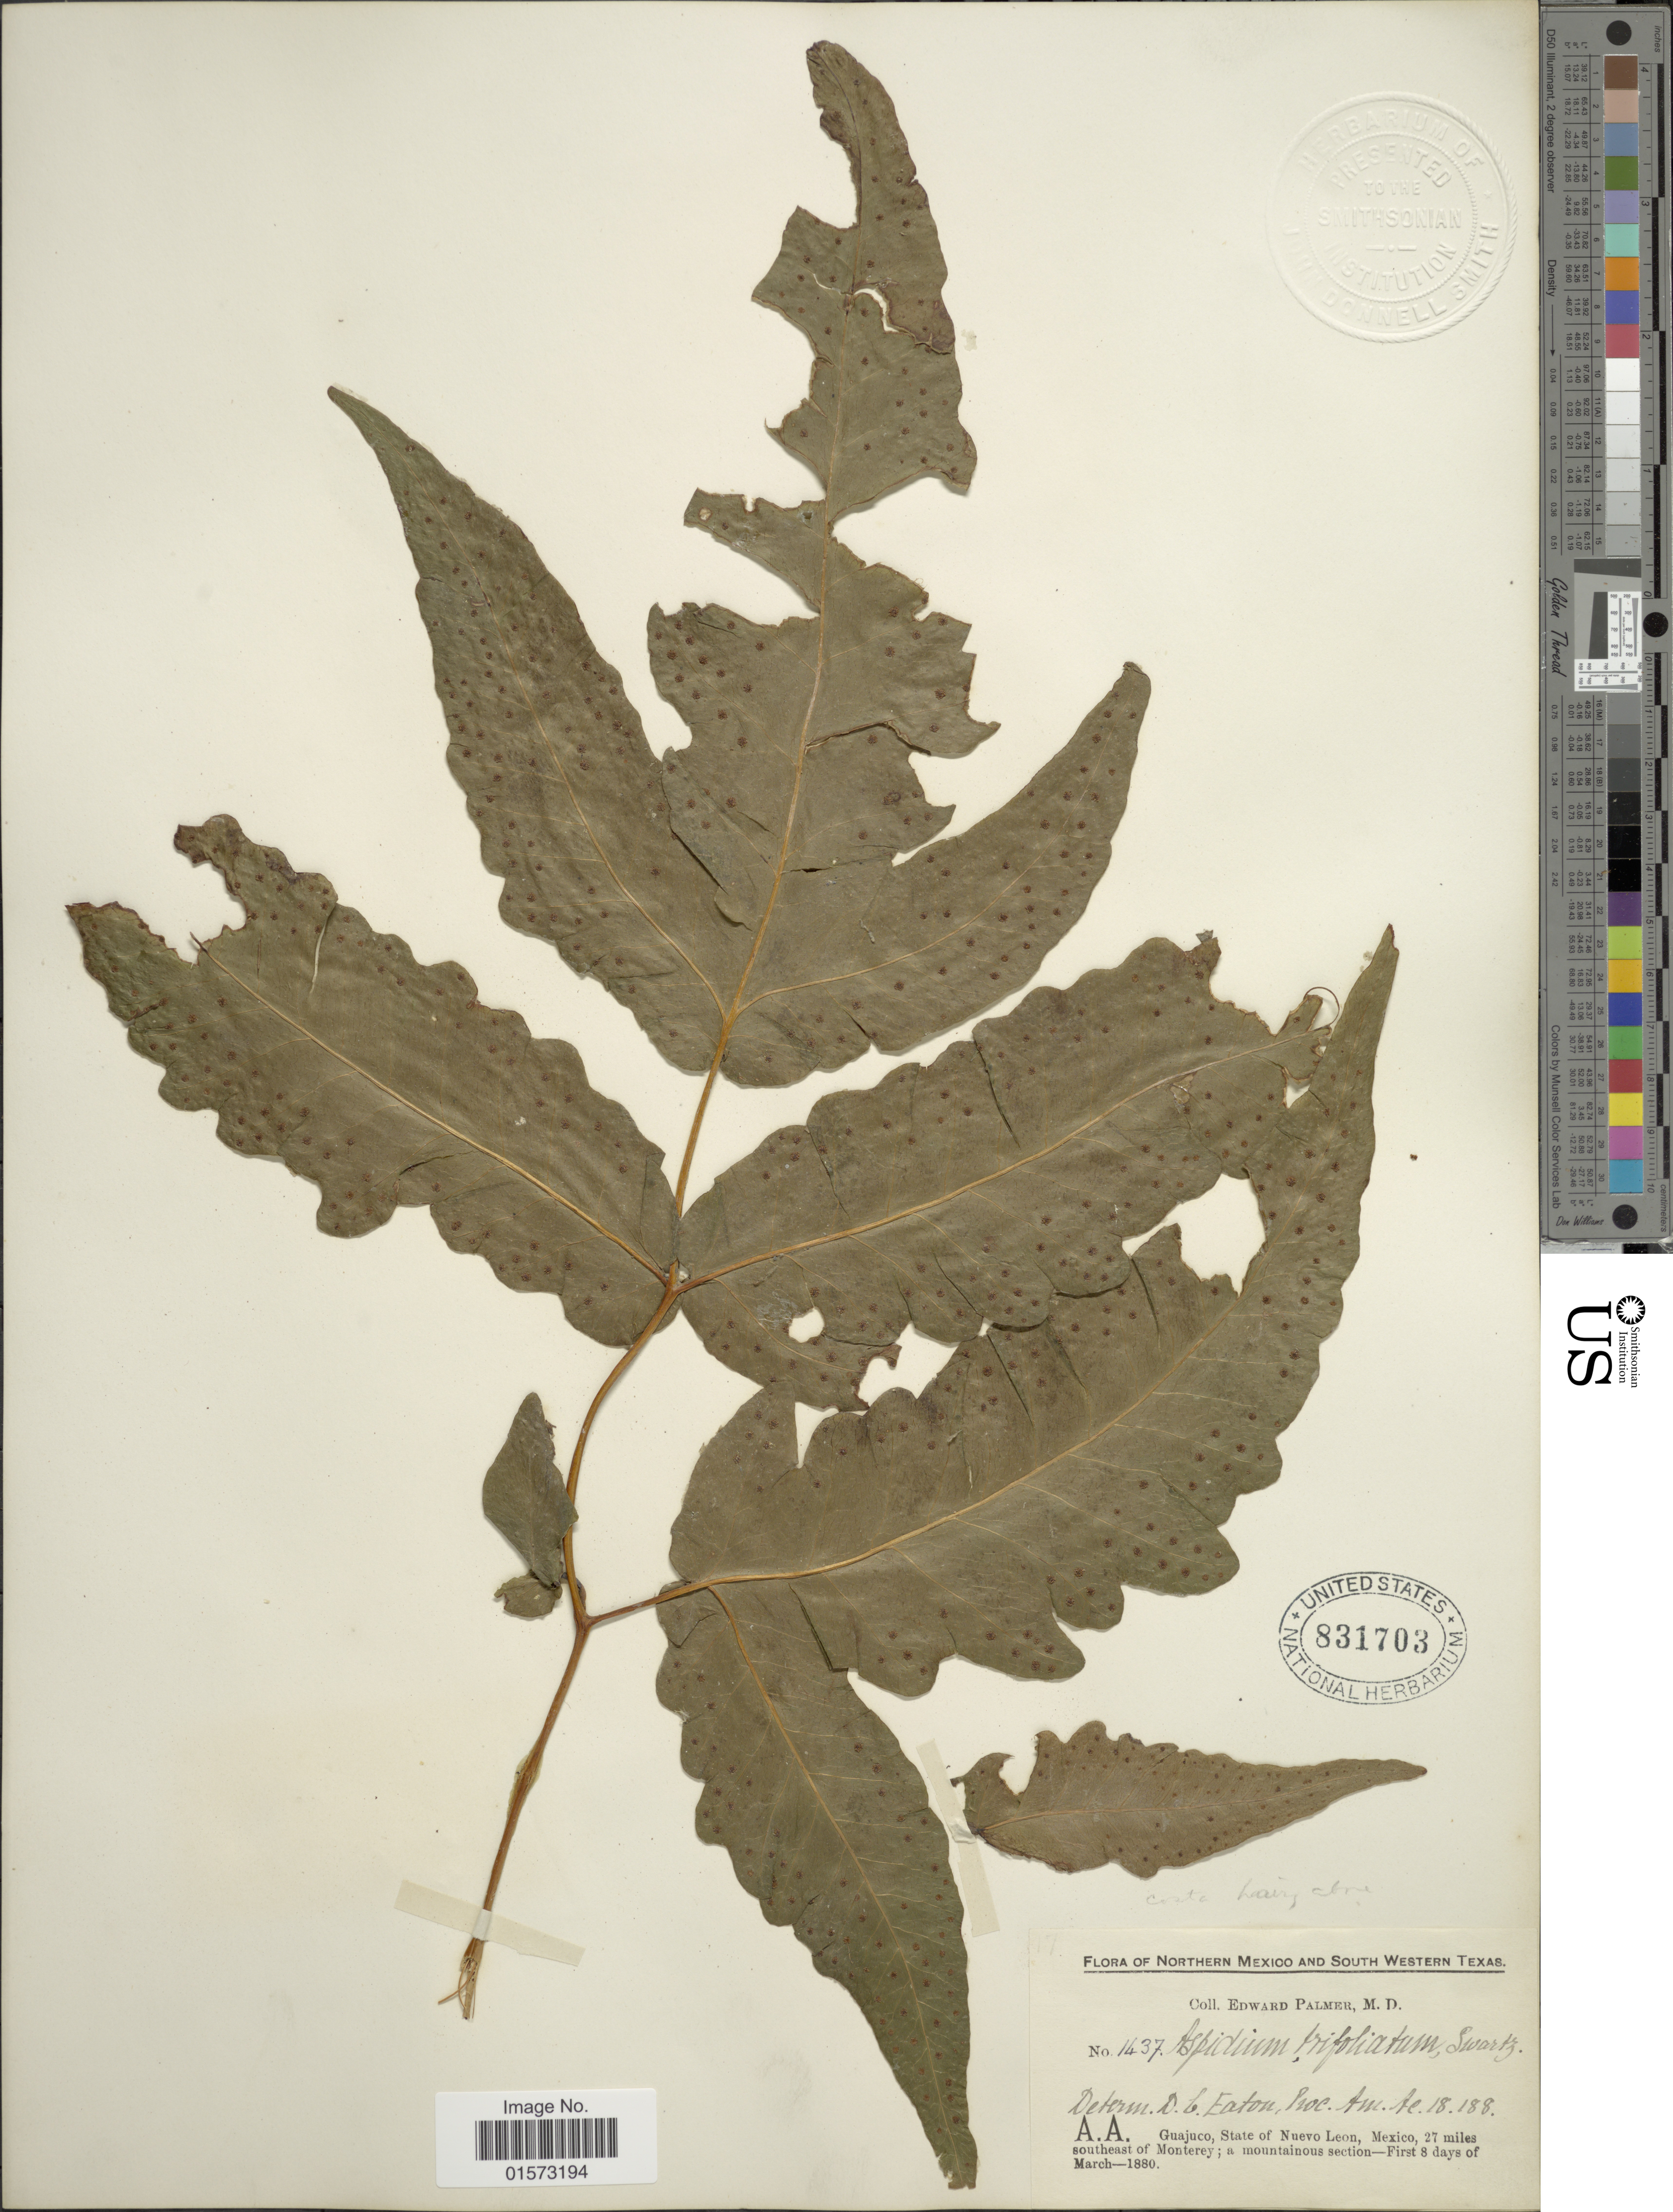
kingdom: Plantae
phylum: Tracheophyta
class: Polypodiopsida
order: Polypodiales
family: Tectariaceae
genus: Tectaria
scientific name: Tectaria heracleifolia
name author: (Willd.) Underw.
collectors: E. Palmer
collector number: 1437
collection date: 1880-03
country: Mexico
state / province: Nuevo León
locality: Guajuco, State of Nuevo Leon, Mexico, 27 miles southeastb of Monterey; a mountainous section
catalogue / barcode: US 831703